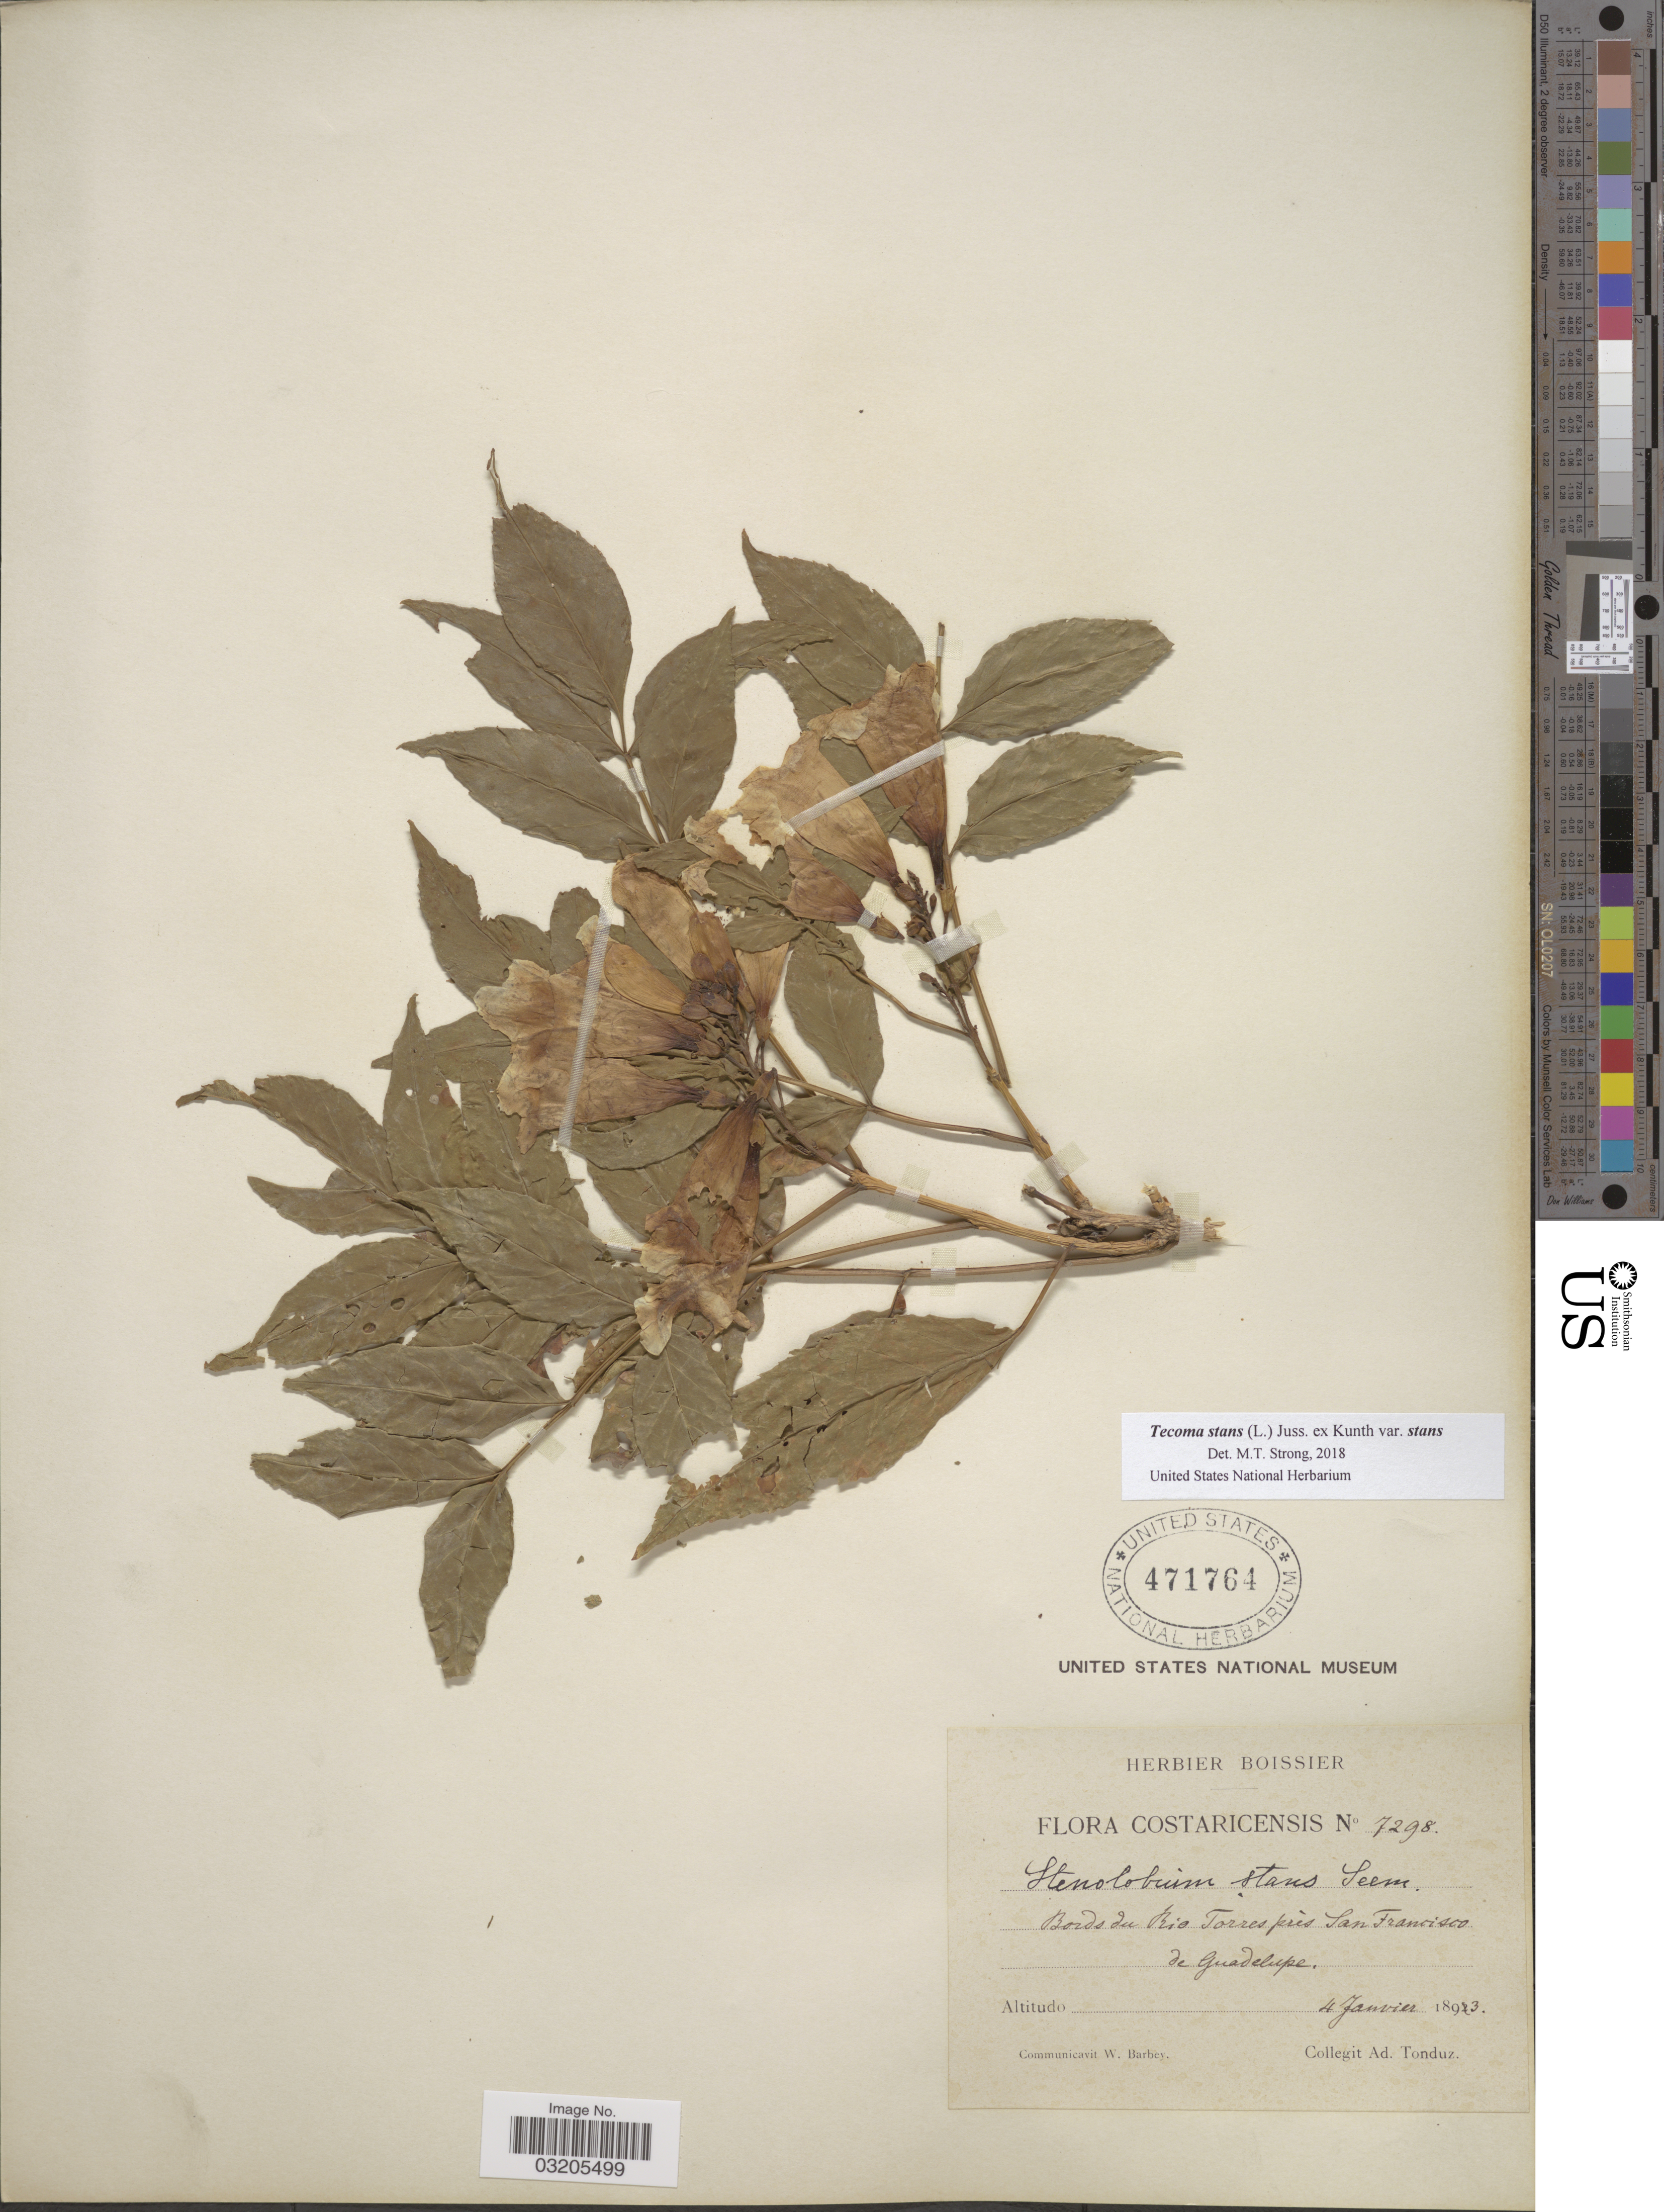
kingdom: Plantae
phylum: Tracheophyta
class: Magnoliopsida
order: Lamiales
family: Bignoniaceae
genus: Tecoma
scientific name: Tecoma stans var. stans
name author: (L.) Juss. ex Kunth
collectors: A. Tonduz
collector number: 7298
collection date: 1893-01-04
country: Costa Rica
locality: Bords du Río Torres prés San Francisco de Guadelupe.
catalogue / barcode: US 471764